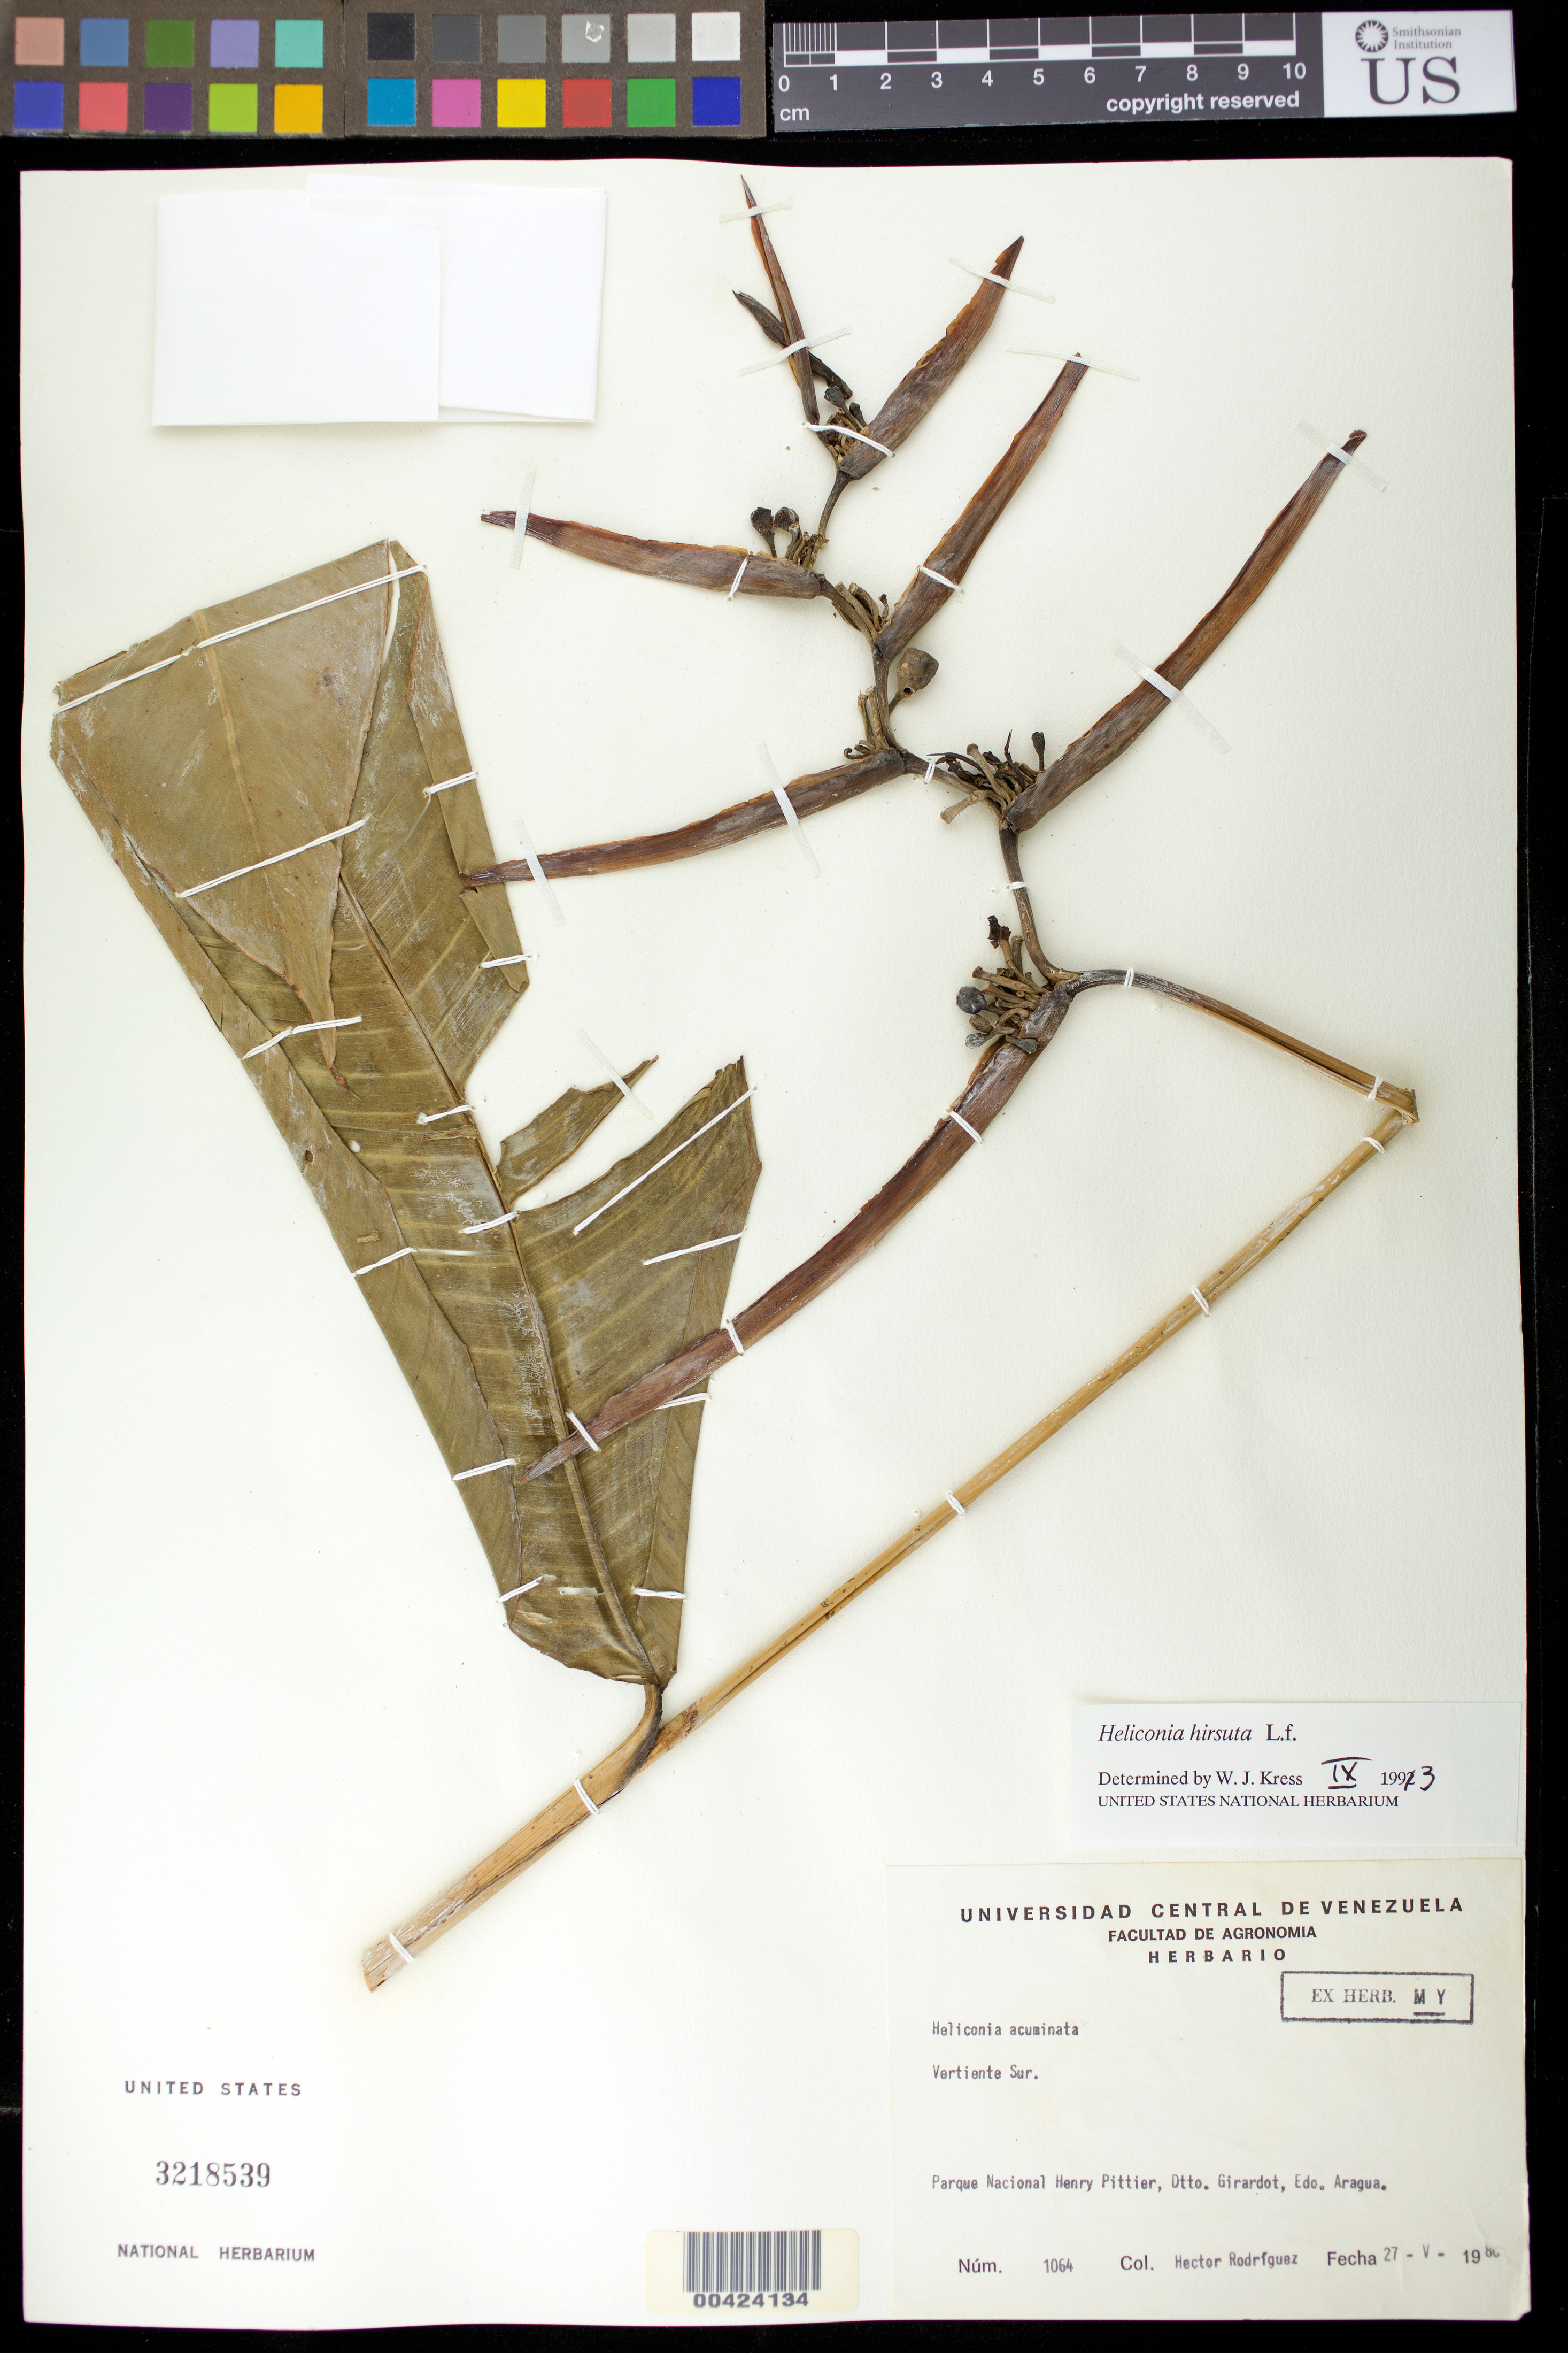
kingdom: Plantae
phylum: Tracheophyta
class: Liliopsida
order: Zingiberales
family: Heliconiaceae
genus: Heliconia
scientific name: Heliconia hirsuta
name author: L. f.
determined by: Kress, W. J., (US), Smithsonian Institution - National Museum of Natural History (UNITED STATES)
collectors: H. Rodriguez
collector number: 1064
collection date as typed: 27 May 198-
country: Venezuela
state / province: Aragua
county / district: Girardot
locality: Parque Nacional Henri Pittier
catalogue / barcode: US 3218539